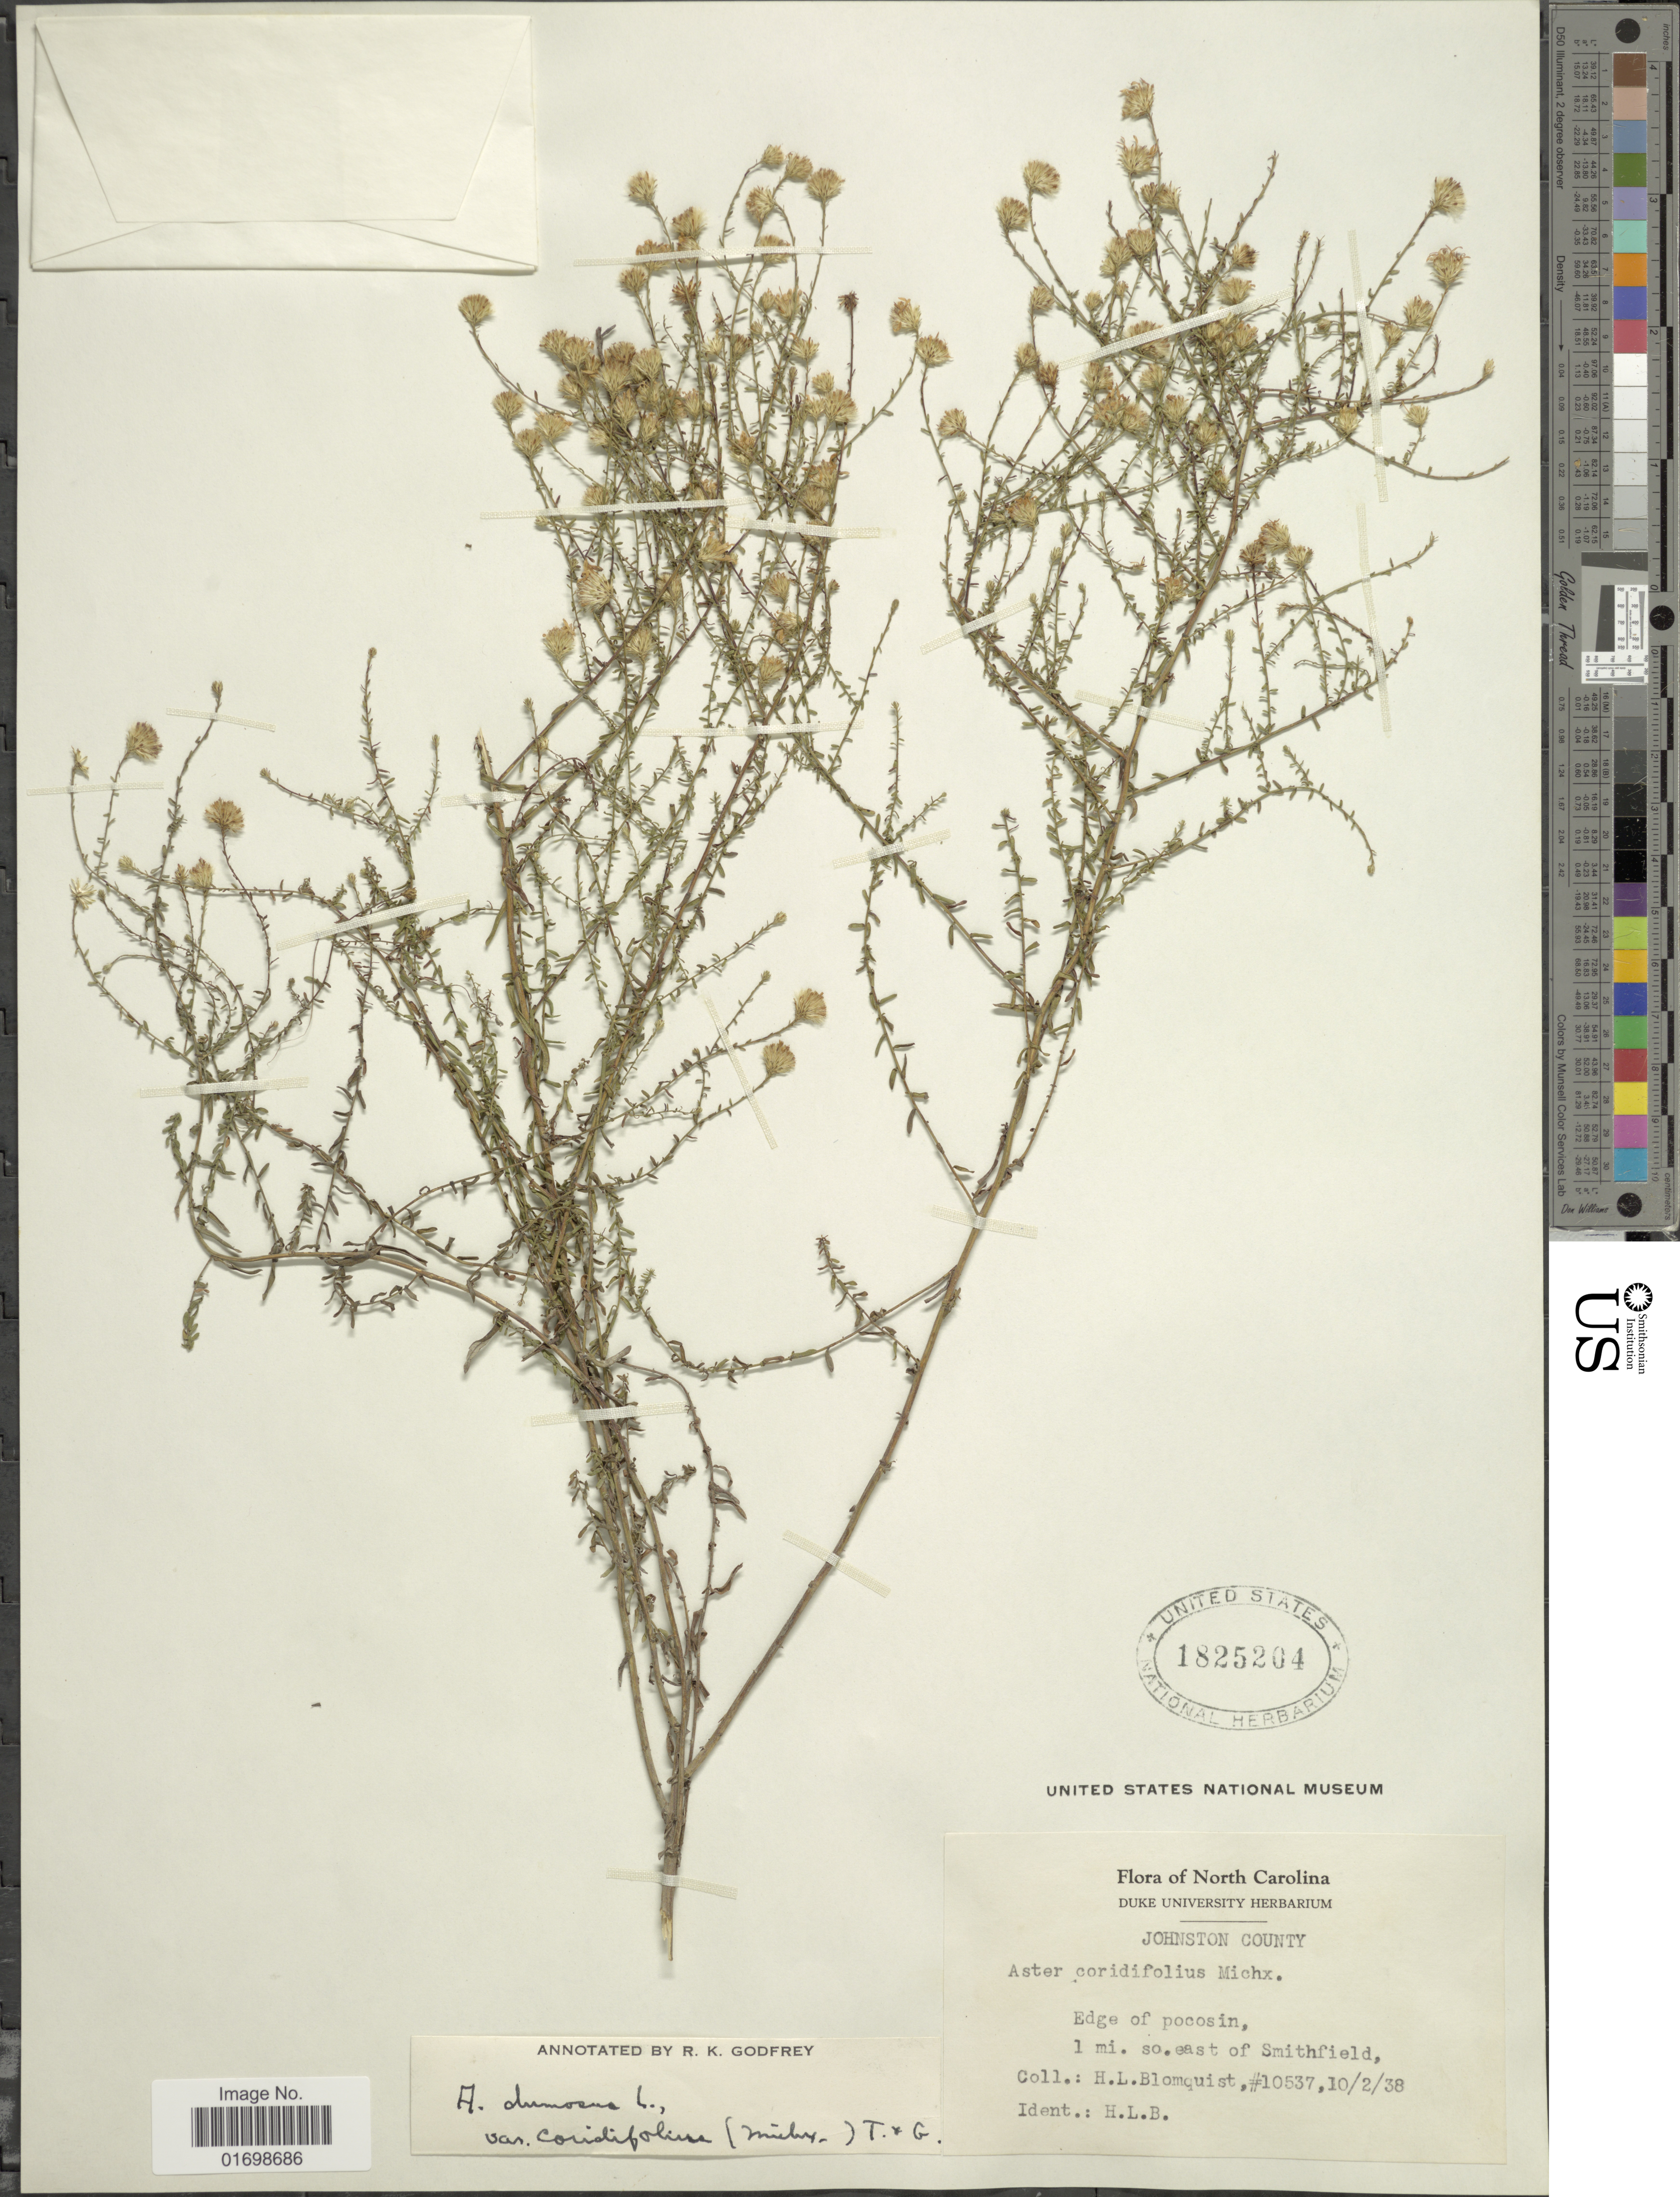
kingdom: Plantae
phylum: Tracheophyta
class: Magnoliopsida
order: Asterales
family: Asteraceae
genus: Symphyotrichum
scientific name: Symphyotrichum dumosum var. coridifolium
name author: (Michx.) Semple et al.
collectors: H. Blomquist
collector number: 10537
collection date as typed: Transcribed d/m/y: 2/10/38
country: United States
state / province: North Carolina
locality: Johnston County. Edge of pocosin, 1 mi. so. east of Smithfield.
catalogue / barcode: US 1825204